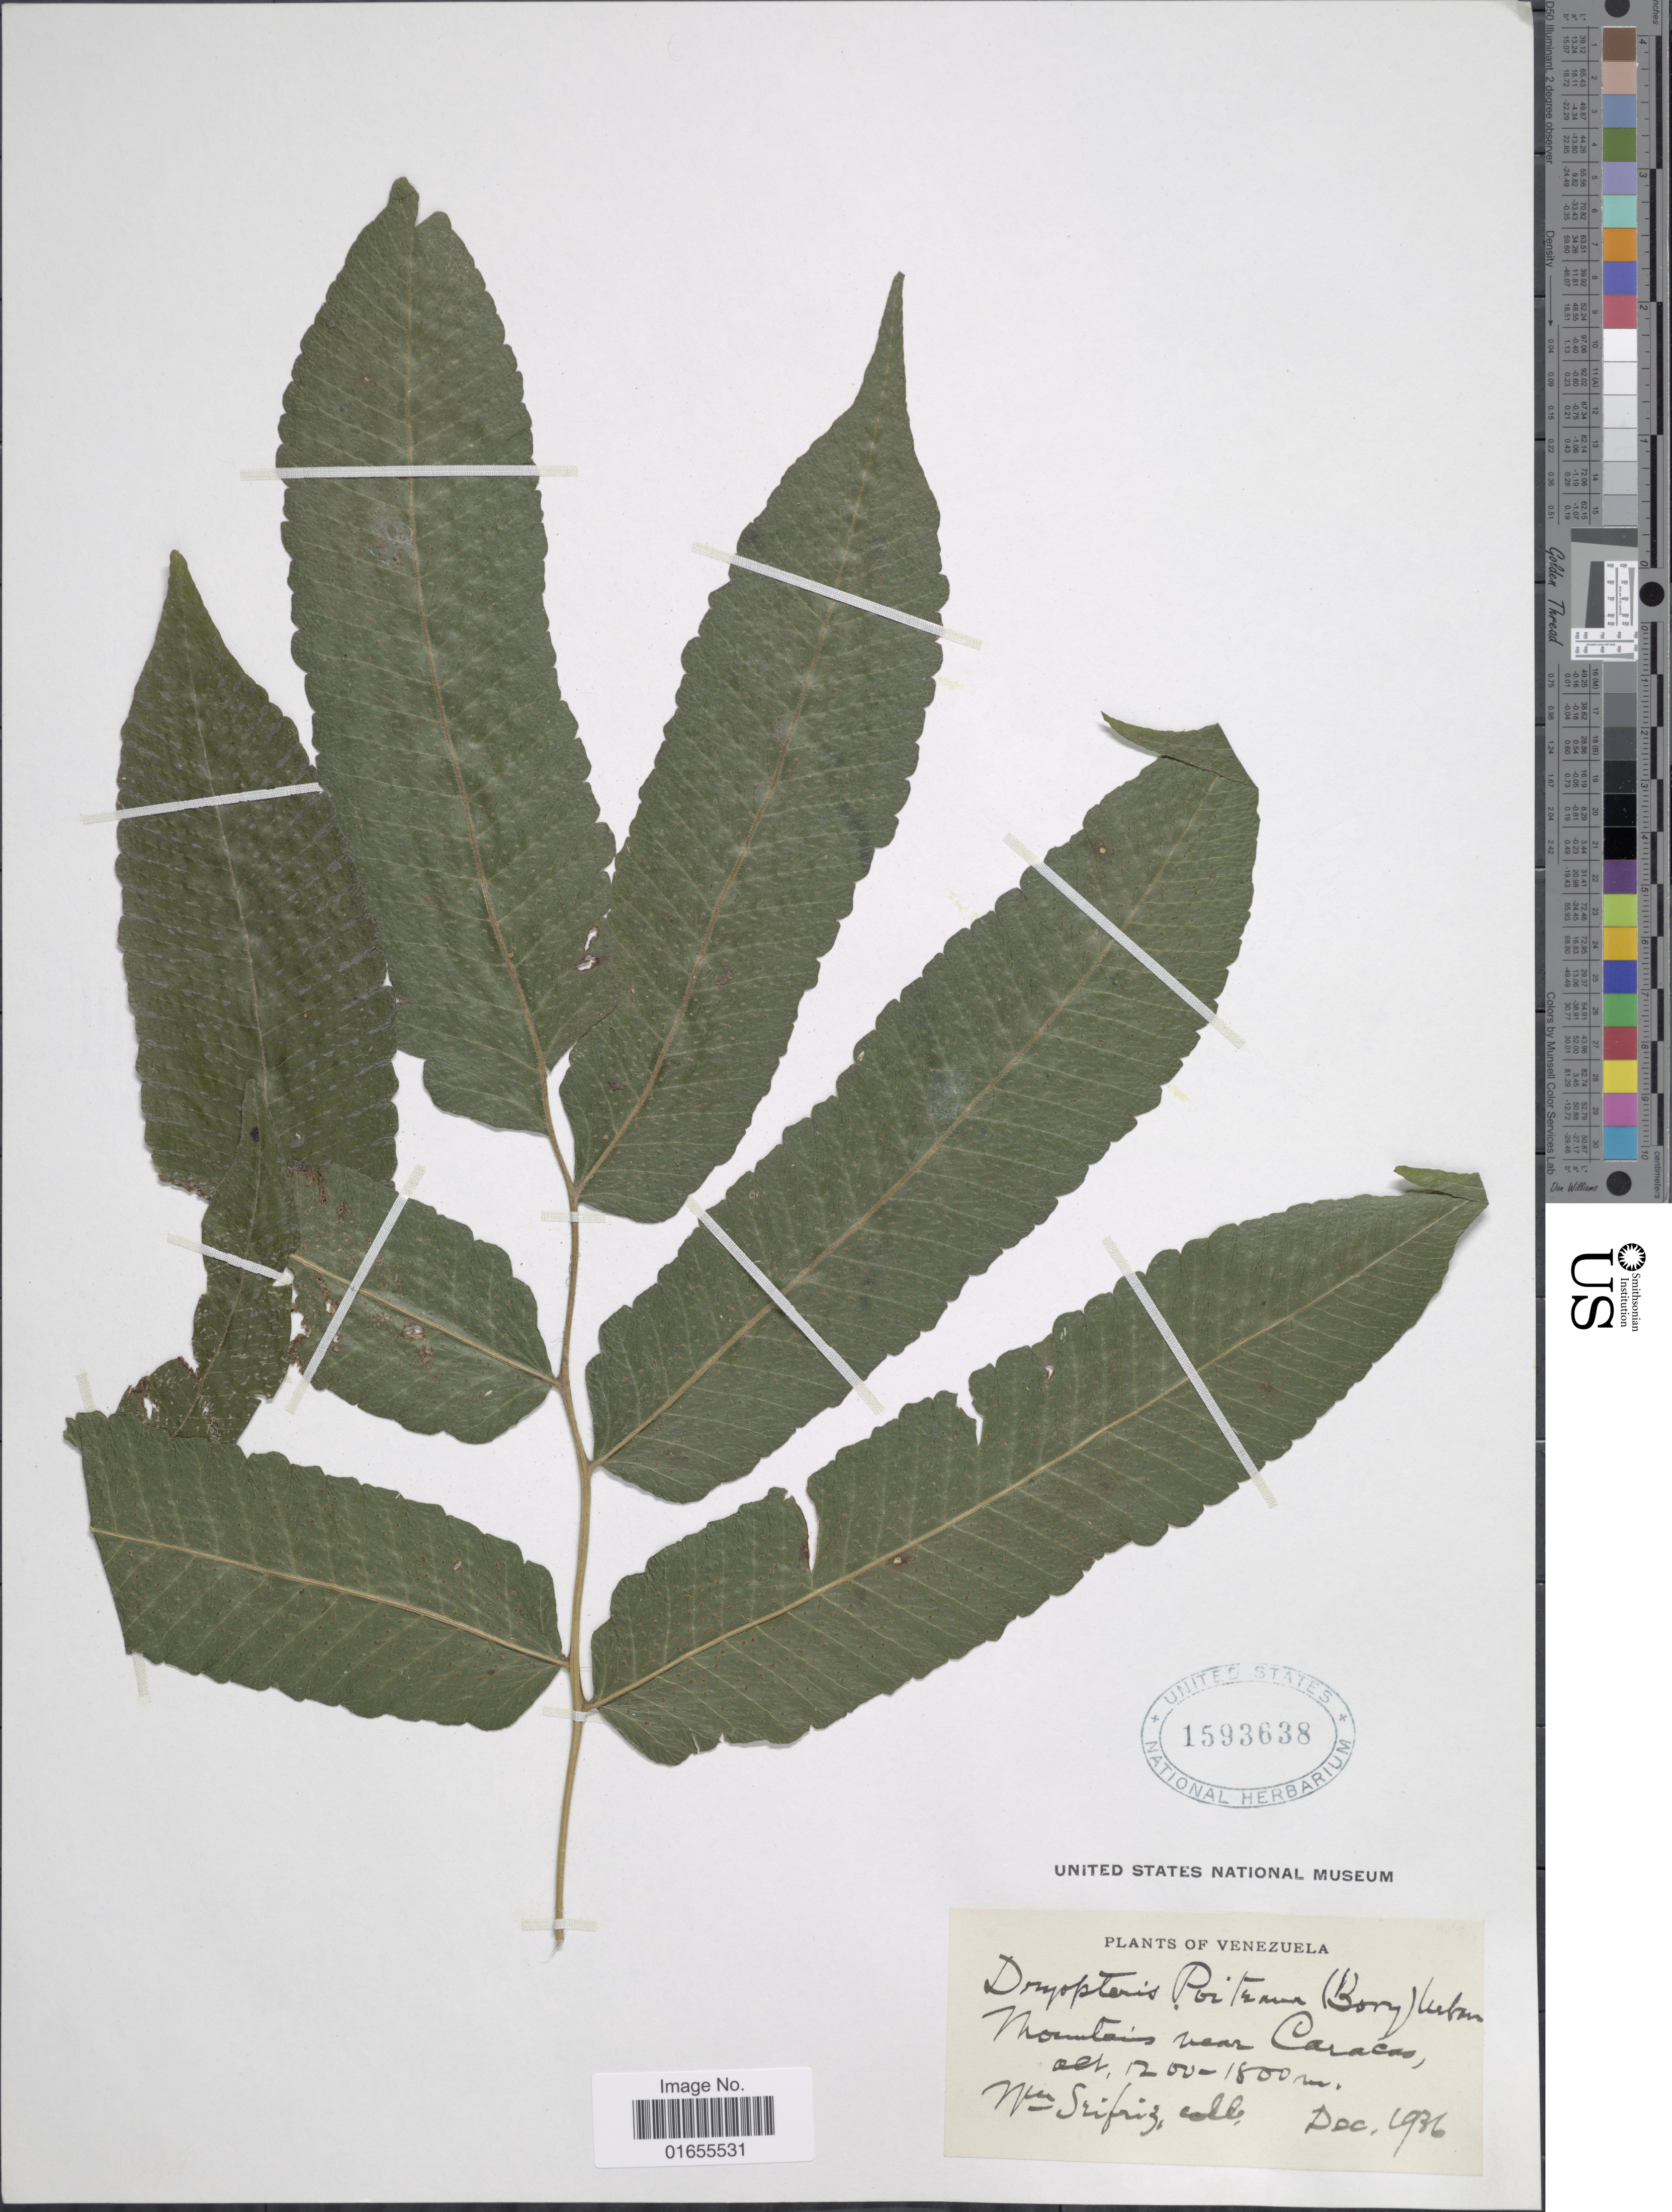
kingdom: Plantae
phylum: Tracheophyta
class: Polypodiopsida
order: Polypodiales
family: Thelypteridaceae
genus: Goniopteris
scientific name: Goniopteris poiteana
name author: (Bory) Ching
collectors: W. Seifriz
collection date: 1936-12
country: Venezuela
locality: Mountains near Caracas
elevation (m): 1200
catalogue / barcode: US 1593638